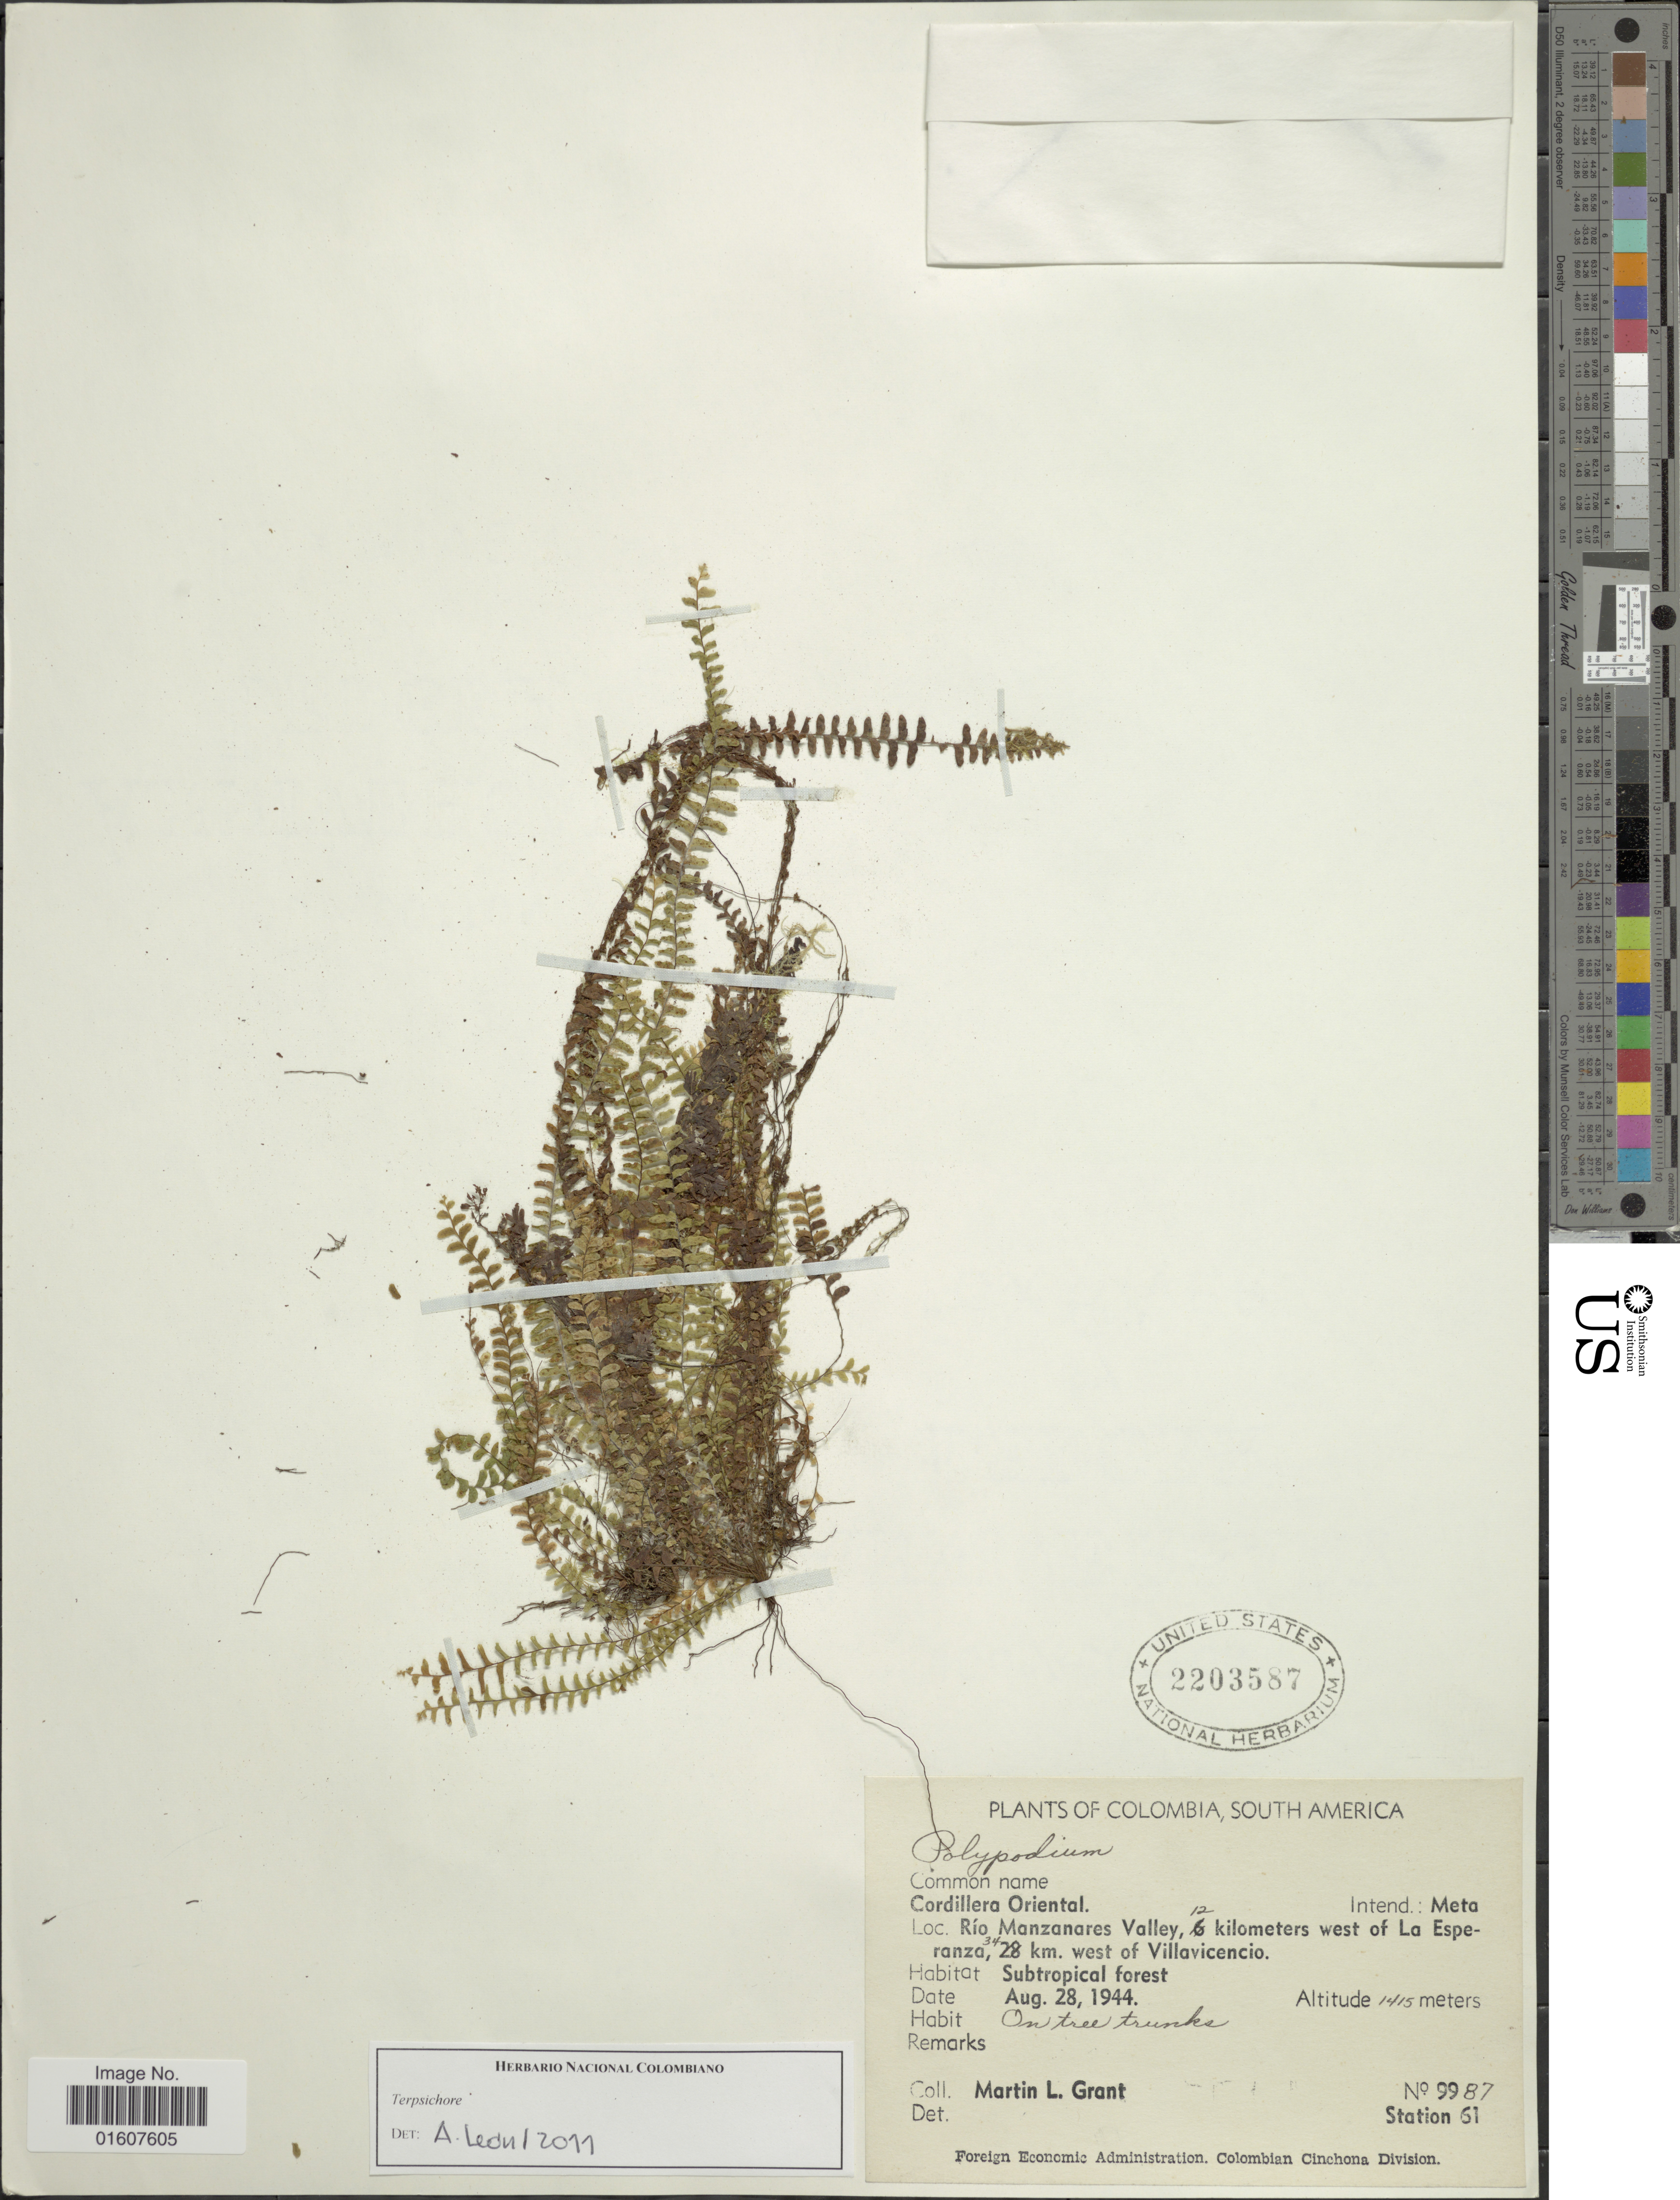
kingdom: Plantae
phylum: Tracheophyta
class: Polypodiopsida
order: Polypodiales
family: Polypodiaceae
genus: Terpsichore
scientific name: Terpsichore sp.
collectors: M. L. Grant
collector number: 9987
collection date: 1944-08-28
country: Colombia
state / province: Meta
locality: Cordillera Oriental, Intend: Meta, Río Manzanares Valley, 12 kilometers west of La Esperanza, 34 km. west of Villavicencio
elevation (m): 1415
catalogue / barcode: US 2203587